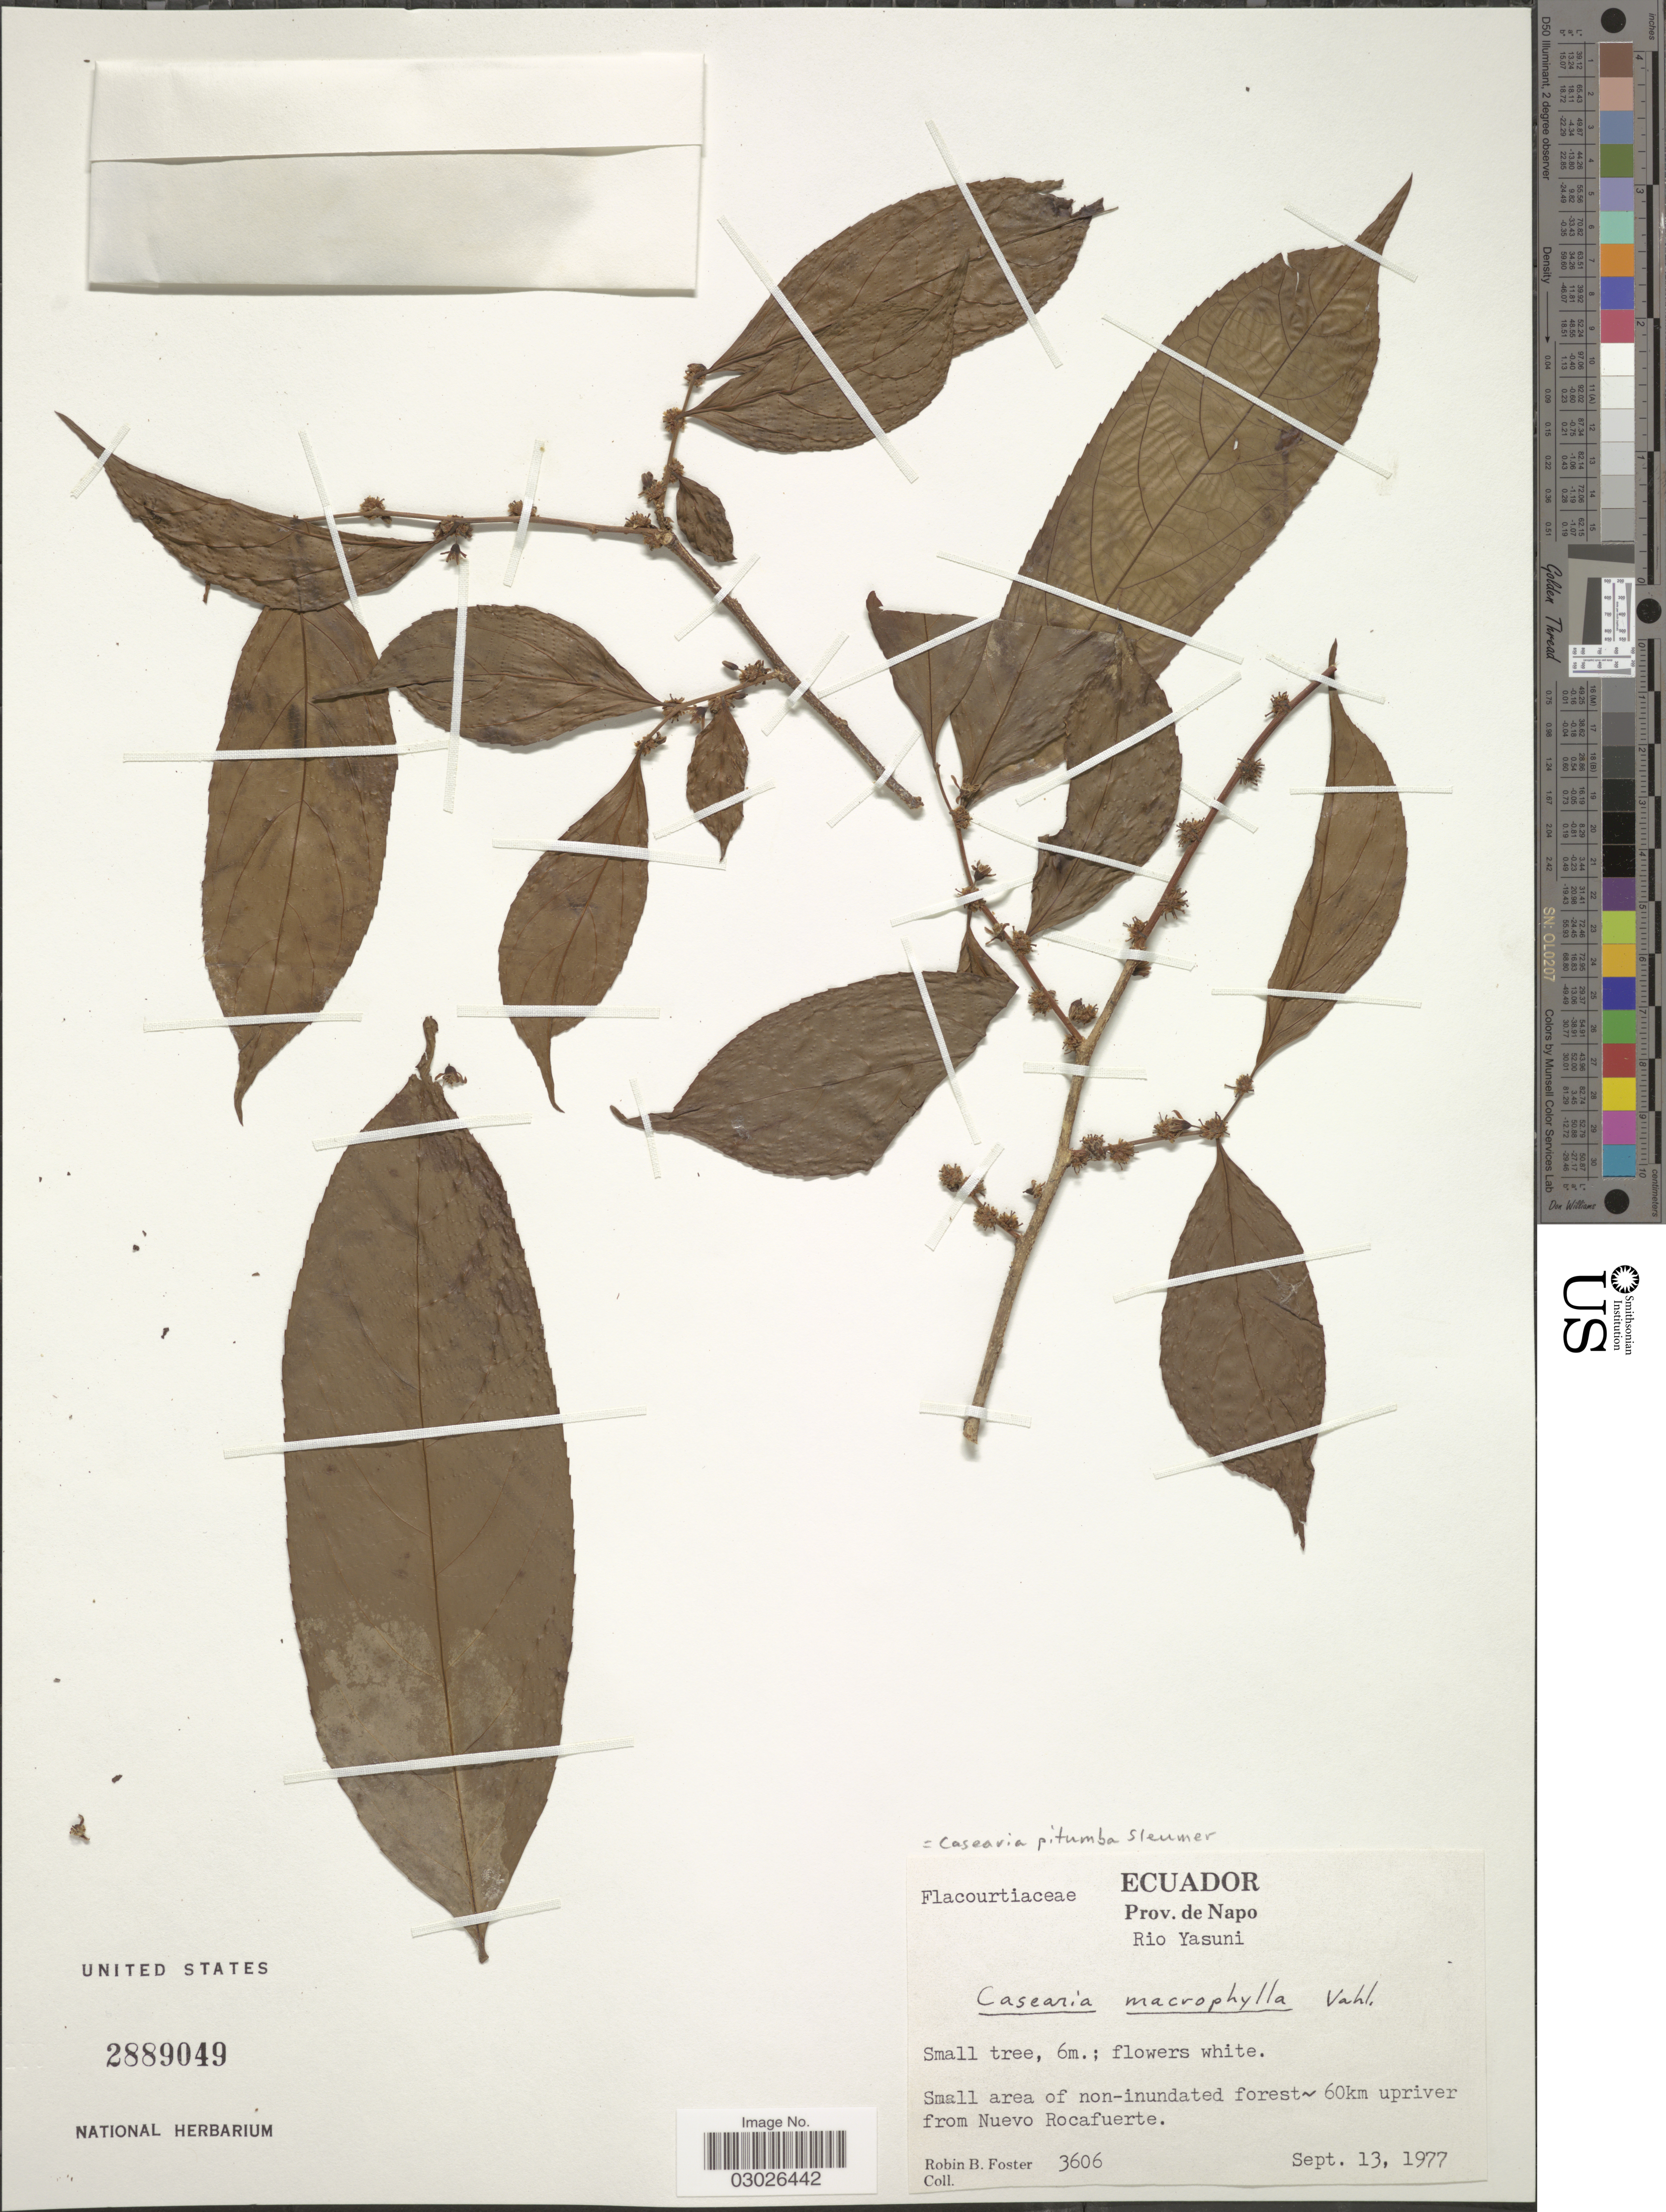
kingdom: Plantae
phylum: Tracheophyta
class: Magnoliopsida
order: Malpighiales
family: Salicaceae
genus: Casearia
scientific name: Casearia pitumba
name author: Sleumer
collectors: R. B. Foster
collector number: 3606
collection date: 1977-09-13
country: Ecuador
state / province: Napo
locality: Prov. de Napo. Rio Yasuni. Small area of non-inundated forest-60 km upriver from Nuevo Rocafuerte.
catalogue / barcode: US 2889049